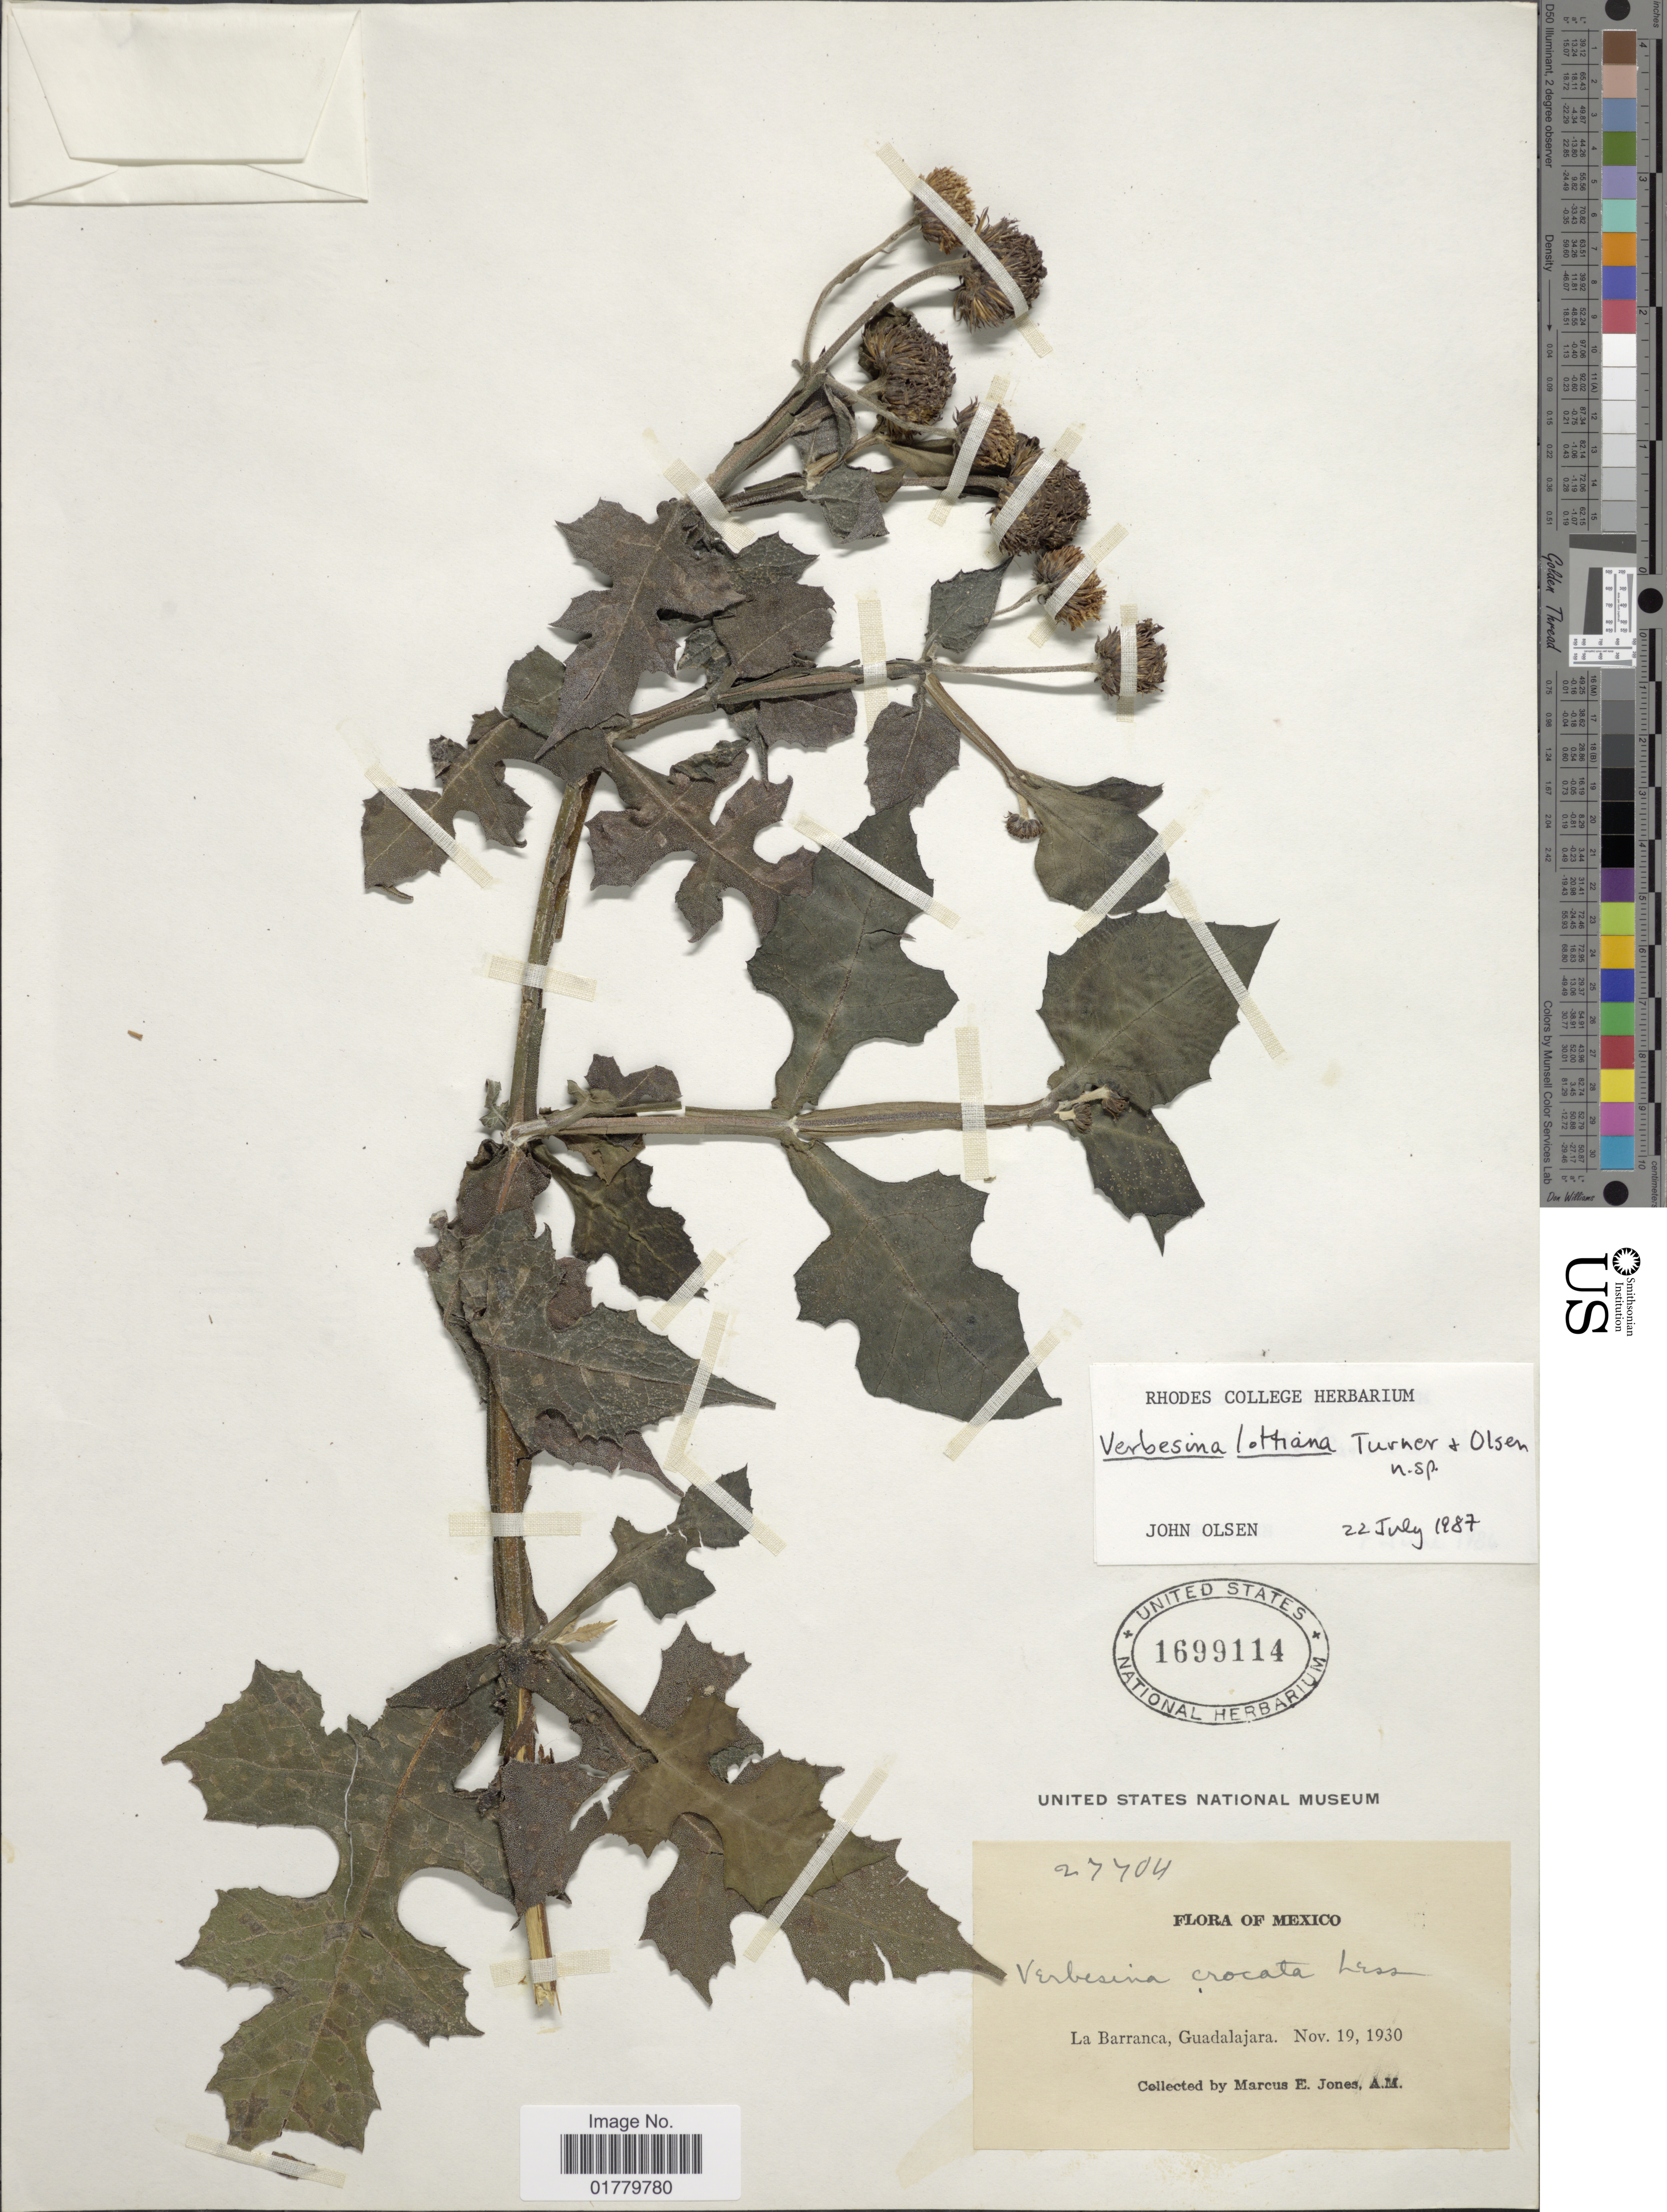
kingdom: Plantae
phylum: Tracheophyta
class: Magnoliopsida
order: Asterales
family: Asteraceae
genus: Verbesina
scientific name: Verbesina lottiana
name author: B.L. Turner & J.L. Olsen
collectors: M. E. Jones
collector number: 27704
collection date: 1930-11-19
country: Mexico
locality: La Barranca, Guadalajara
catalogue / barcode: US 1699114